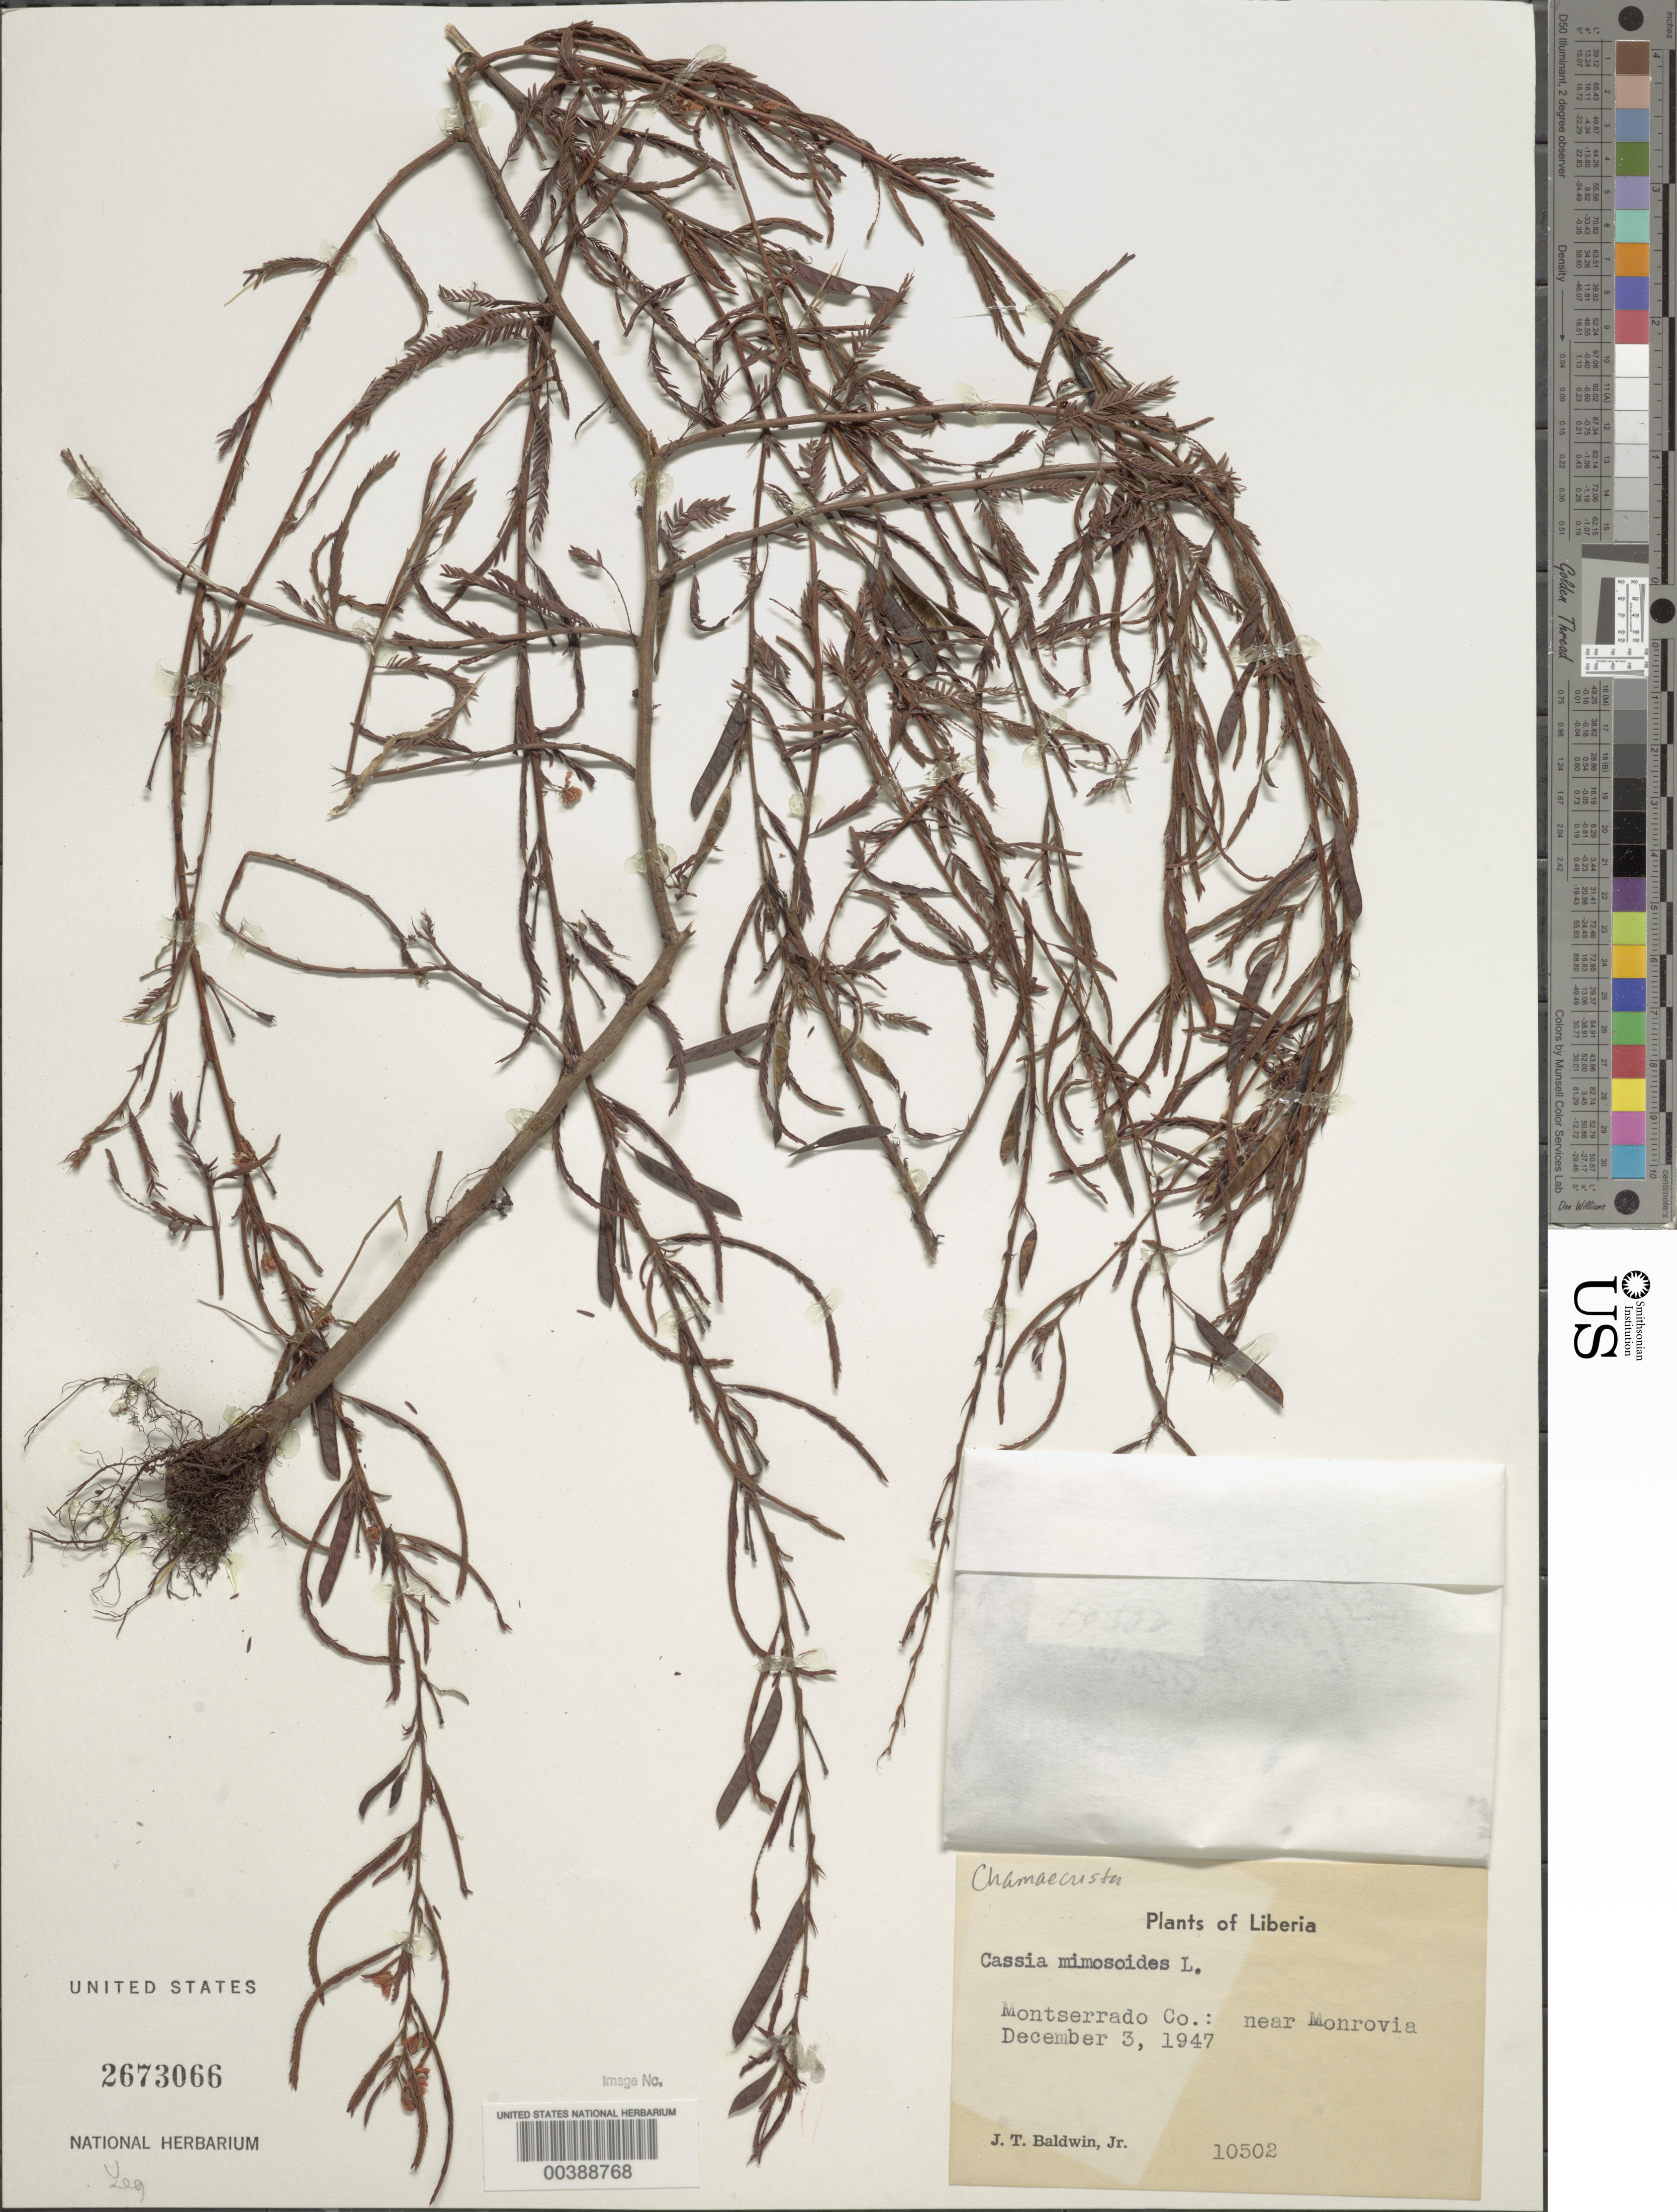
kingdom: Plantae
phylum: Tracheophyta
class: Magnoliopsida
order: Fabales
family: Fabaceae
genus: Chamaecrista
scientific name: Chamaecrista mimosoides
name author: (L.) Greene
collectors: J. T. Baldwin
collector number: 10502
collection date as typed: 03 Dec 1947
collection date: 1947-12-03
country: Liberia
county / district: Montserrado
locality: Near Monrovia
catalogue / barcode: US 2673066